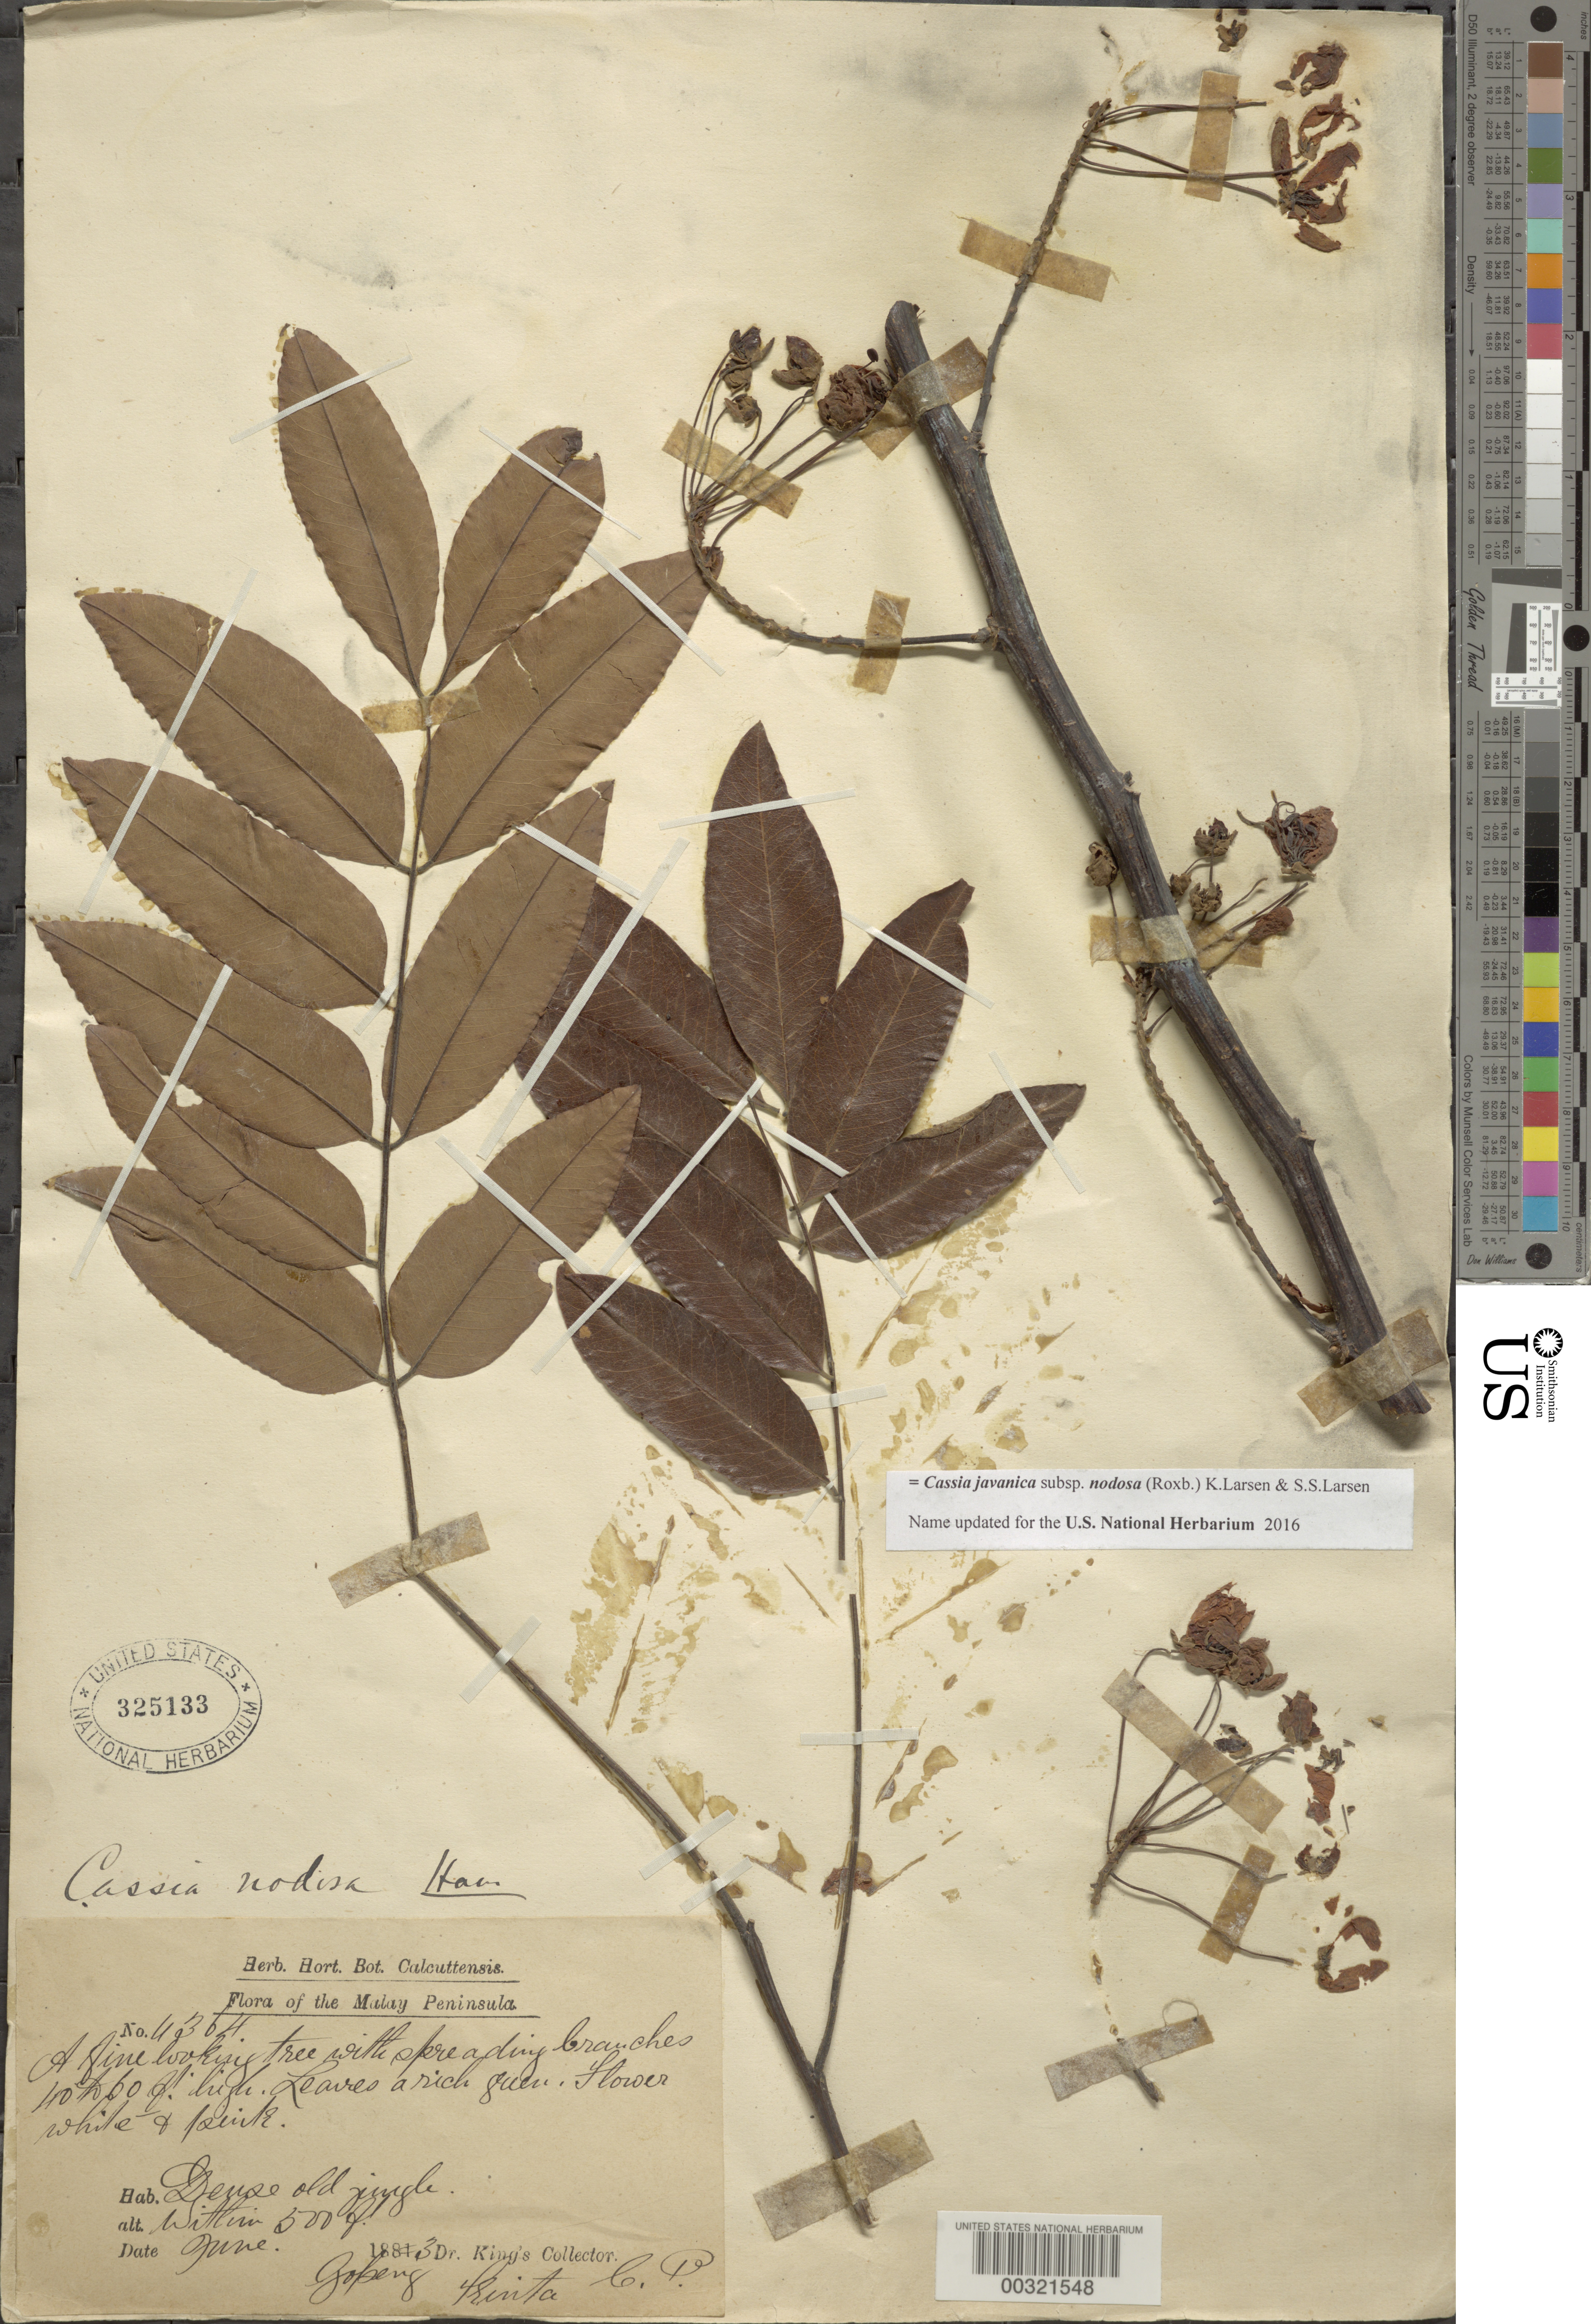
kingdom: Plantae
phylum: Tracheophyta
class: Magnoliopsida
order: Fabales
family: Fabaceae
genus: Cassia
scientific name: Cassia javanica subsp. nodosa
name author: (Roxb.) K. Larsen & S.S. Larsen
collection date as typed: Jun 1883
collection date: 1883-06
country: Malaysia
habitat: Dense old jungle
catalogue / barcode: US 325133